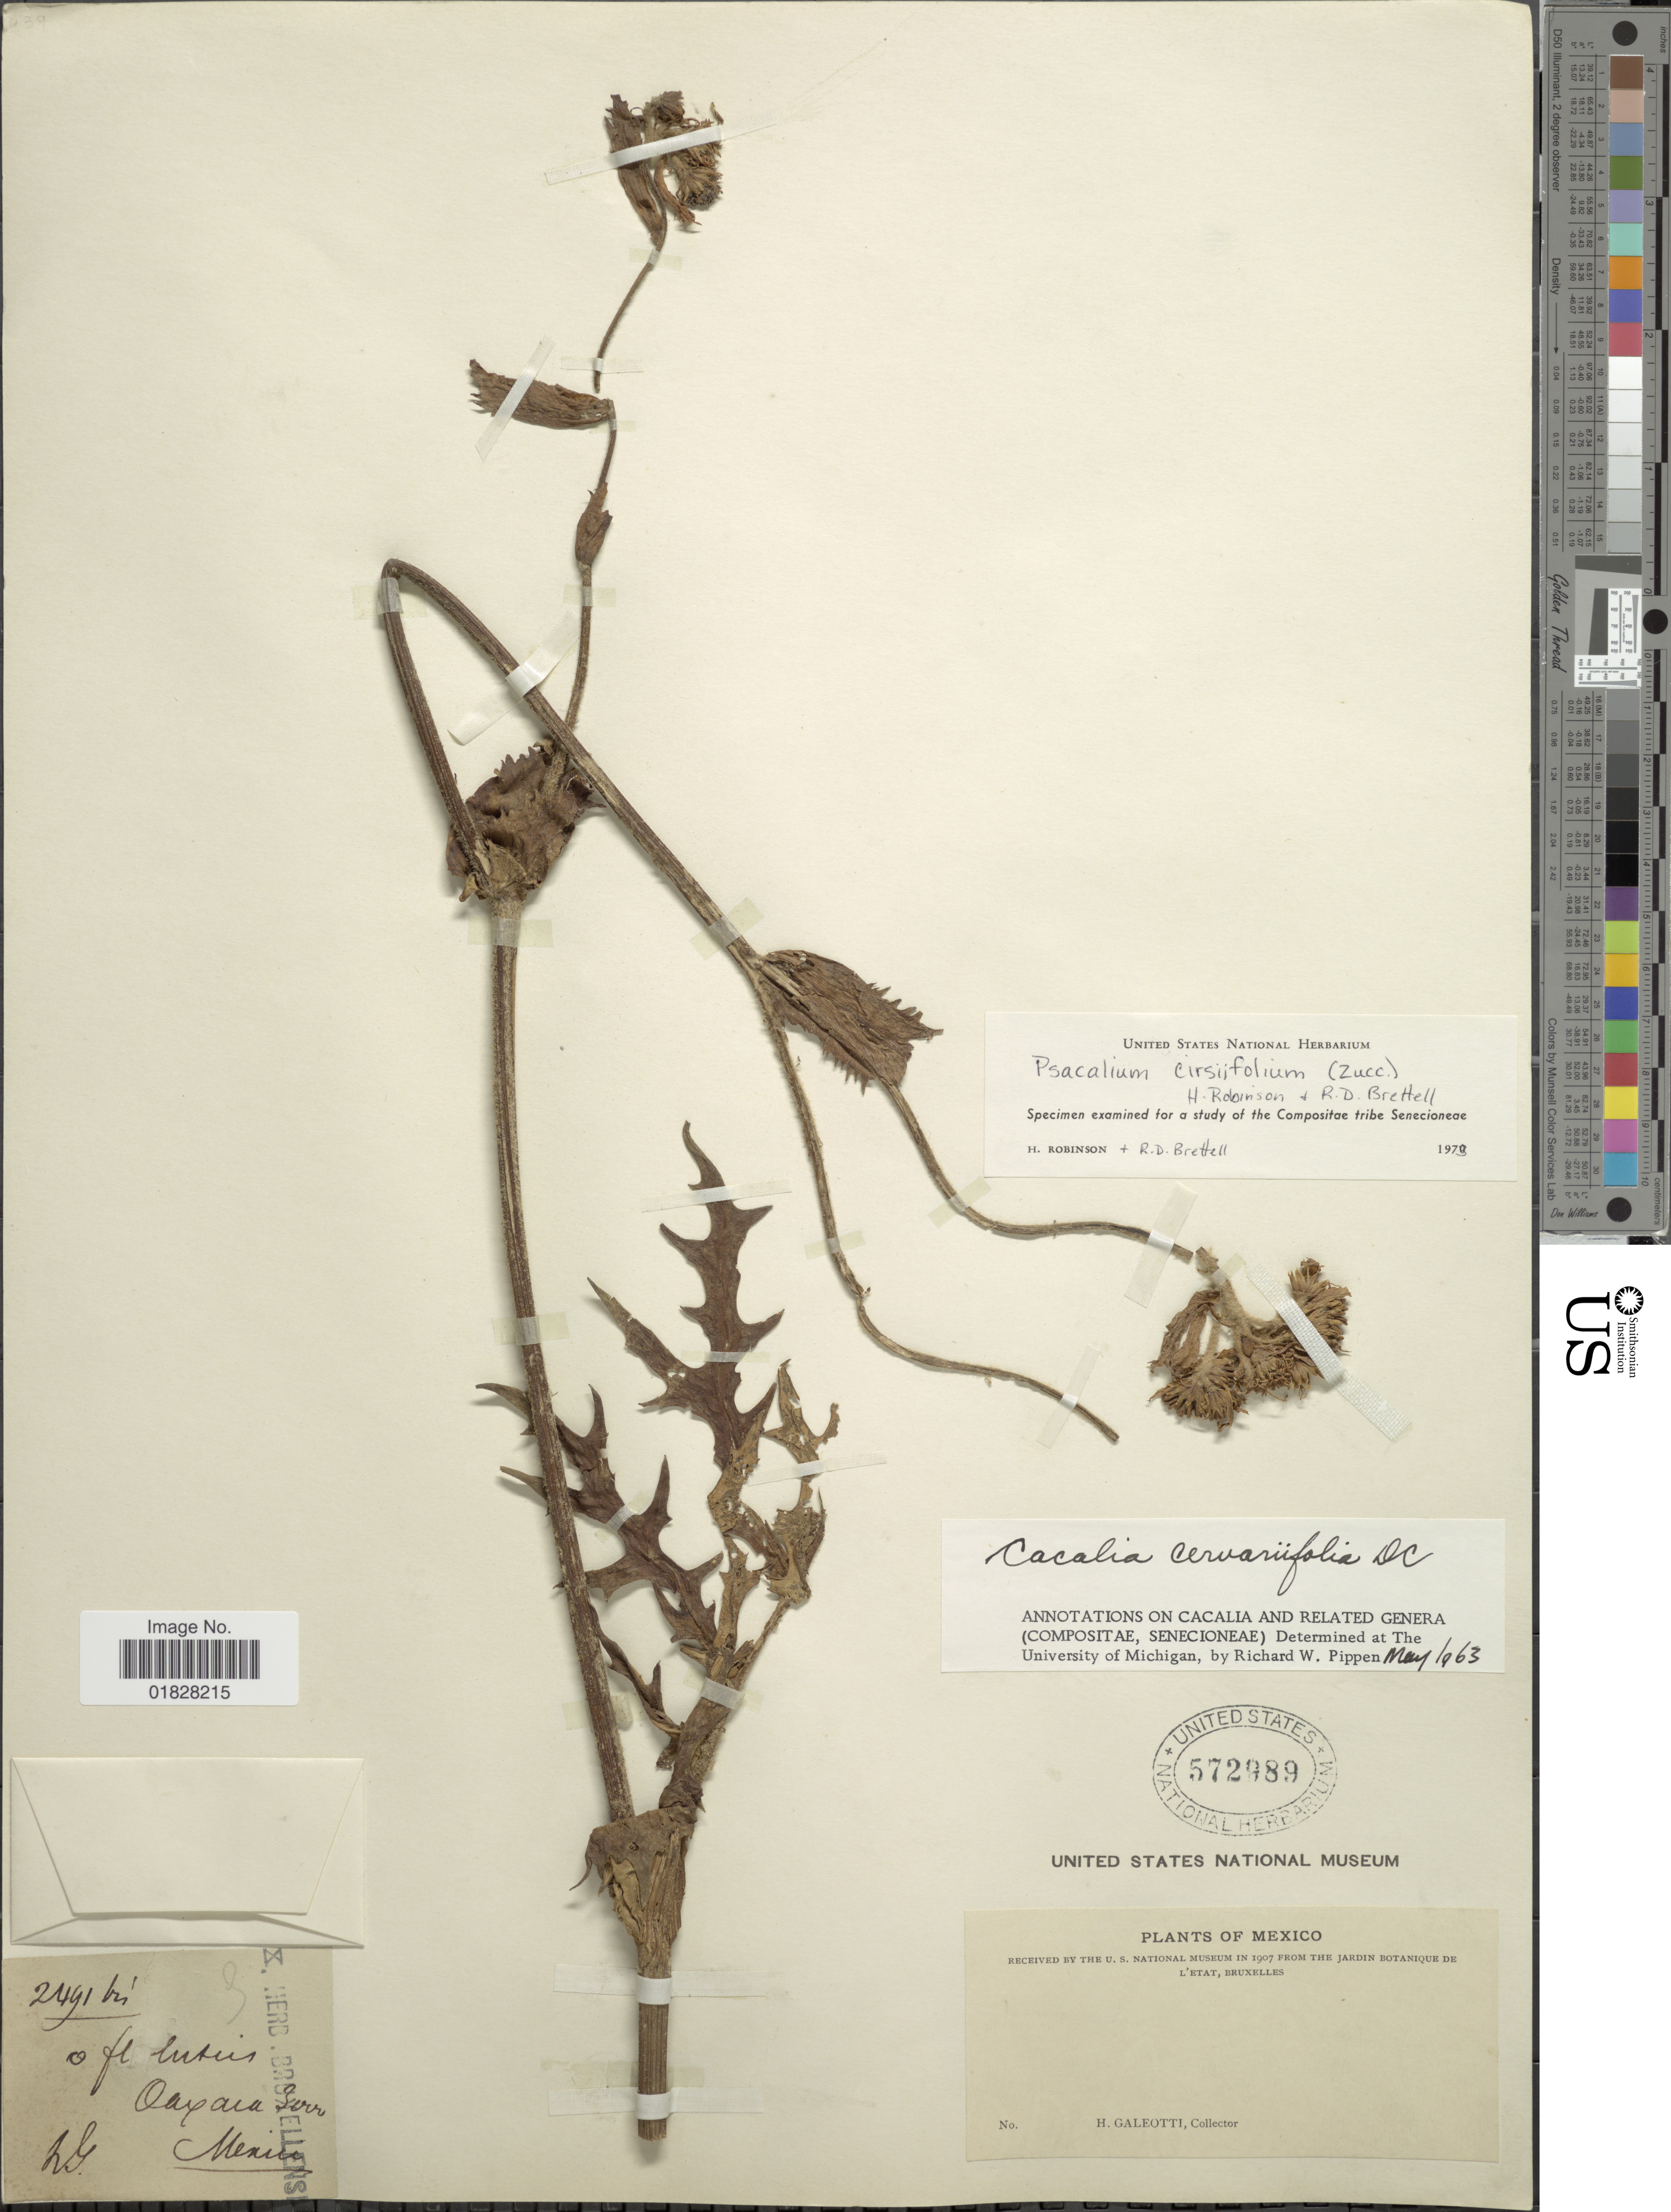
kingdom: Plantae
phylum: Tracheophyta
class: Magnoliopsida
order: Asterales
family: Asteraceae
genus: Psacalium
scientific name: Psacalium cirsiifolium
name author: (Zucc.) H. Rob. & Brettell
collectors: H. G. Galeotti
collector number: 2491bis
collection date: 1907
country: Mexico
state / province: Oaxaca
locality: Oaxaca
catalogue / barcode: US 572989